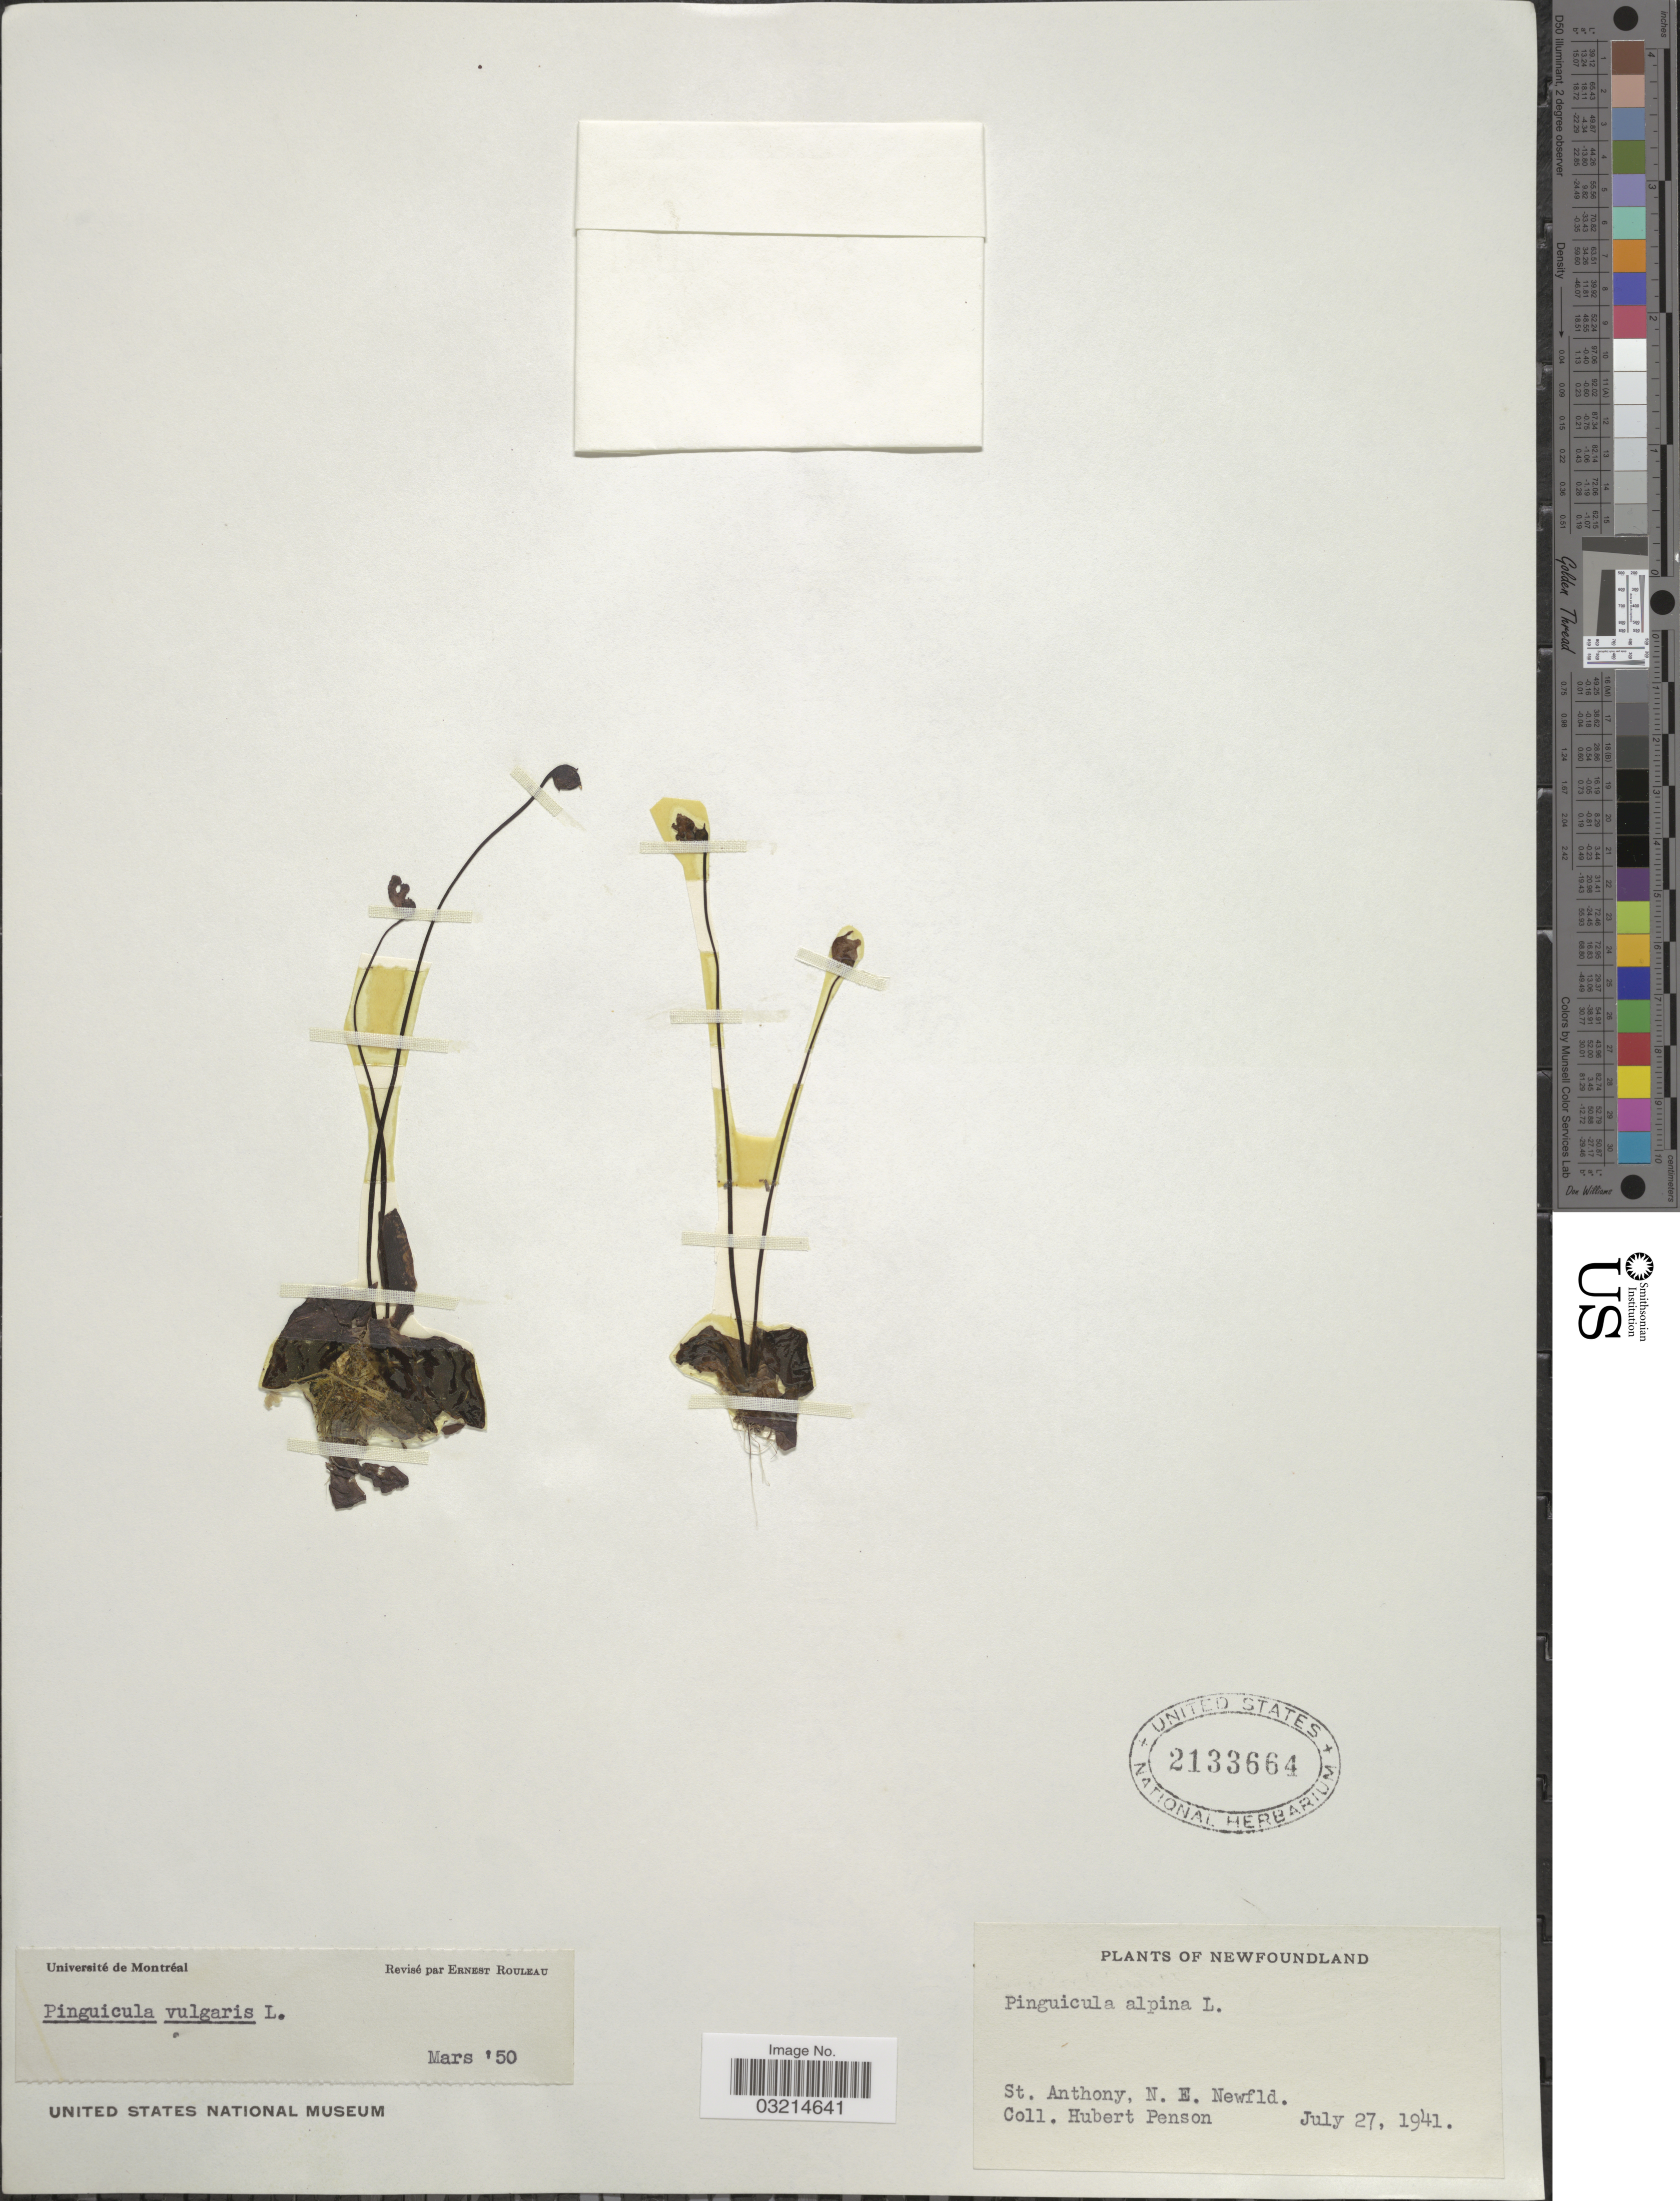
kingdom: Plantae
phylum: Tracheophyta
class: Magnoliopsida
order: Lamiales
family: Lentibulariaceae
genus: Pinguicula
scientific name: Pinguicula vulgaris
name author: L.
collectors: H. Penson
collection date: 1941-07-27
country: Canada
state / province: Newfoundland and Labrador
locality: St. Anthony, N.E. Newfld.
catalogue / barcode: US 2133664